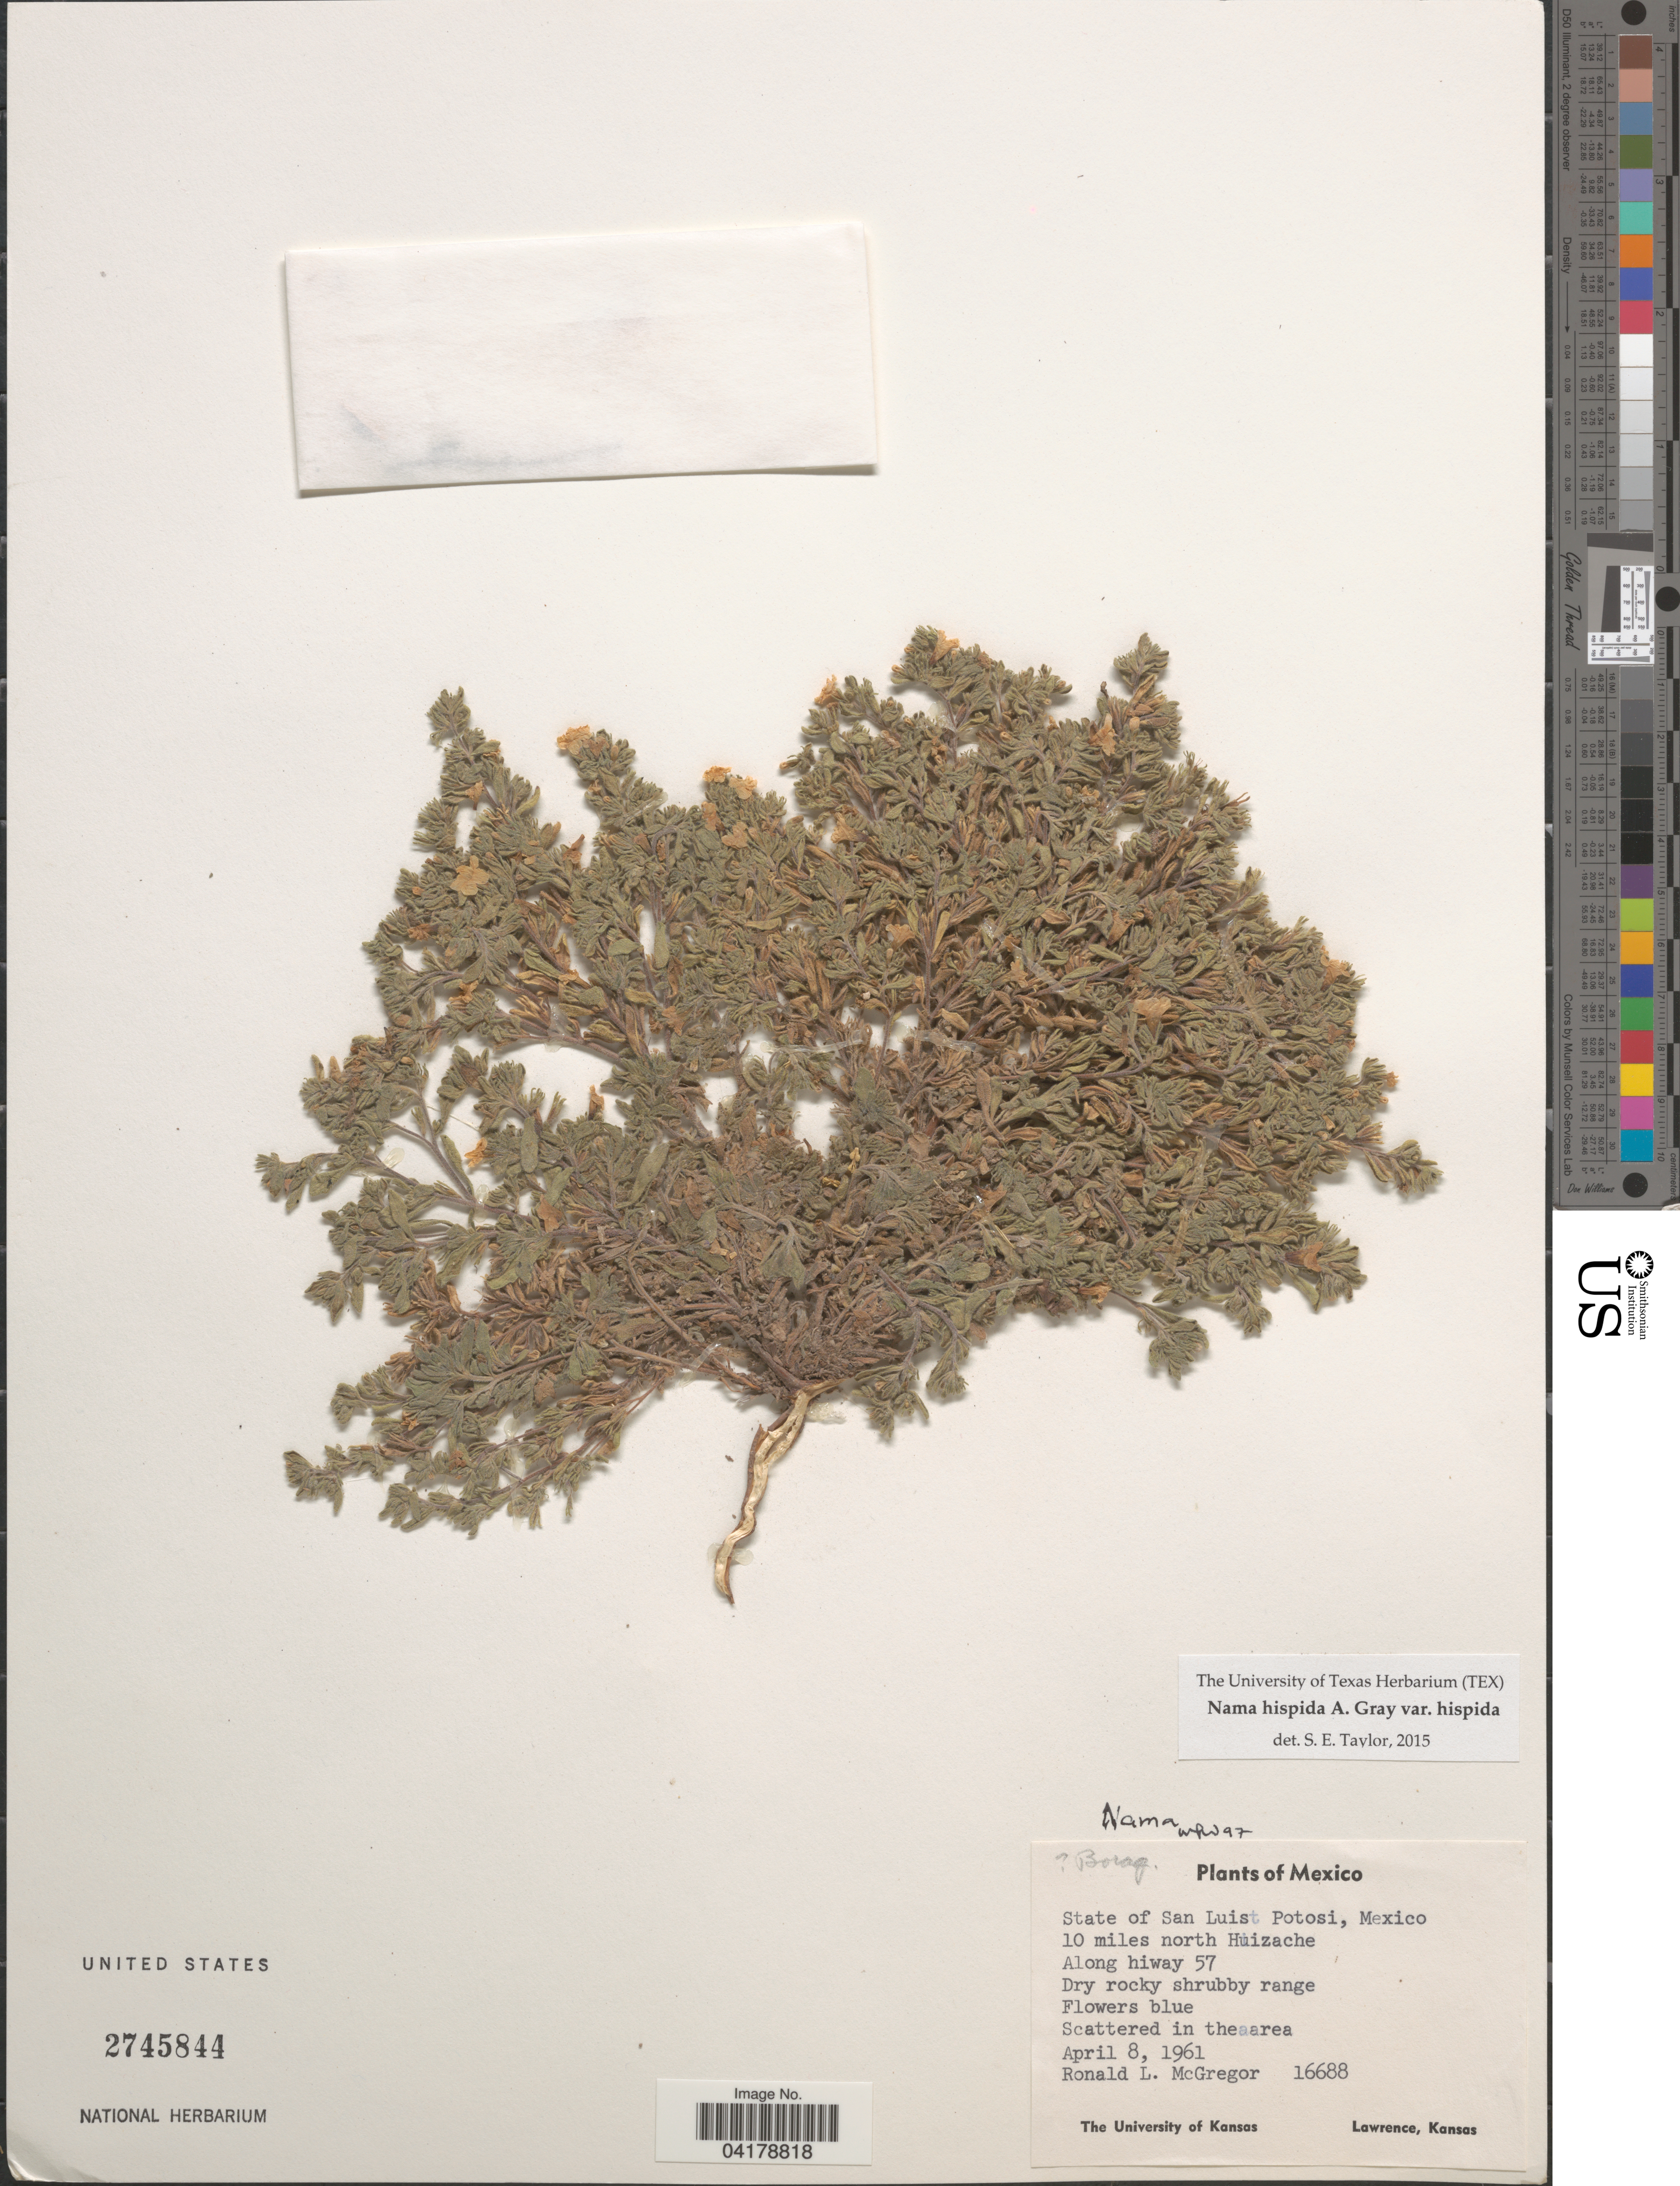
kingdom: Plantae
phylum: Tracheophyta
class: Magnoliopsida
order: Boraginales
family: Namaceae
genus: Nama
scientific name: Nama hispida var. hispida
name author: A. Gray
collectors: R. McGregor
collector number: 16688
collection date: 1961-04-08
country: Mexico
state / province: San Luis Potosí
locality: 10 miles north Huizache. Along hiway 57.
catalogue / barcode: US 2745844